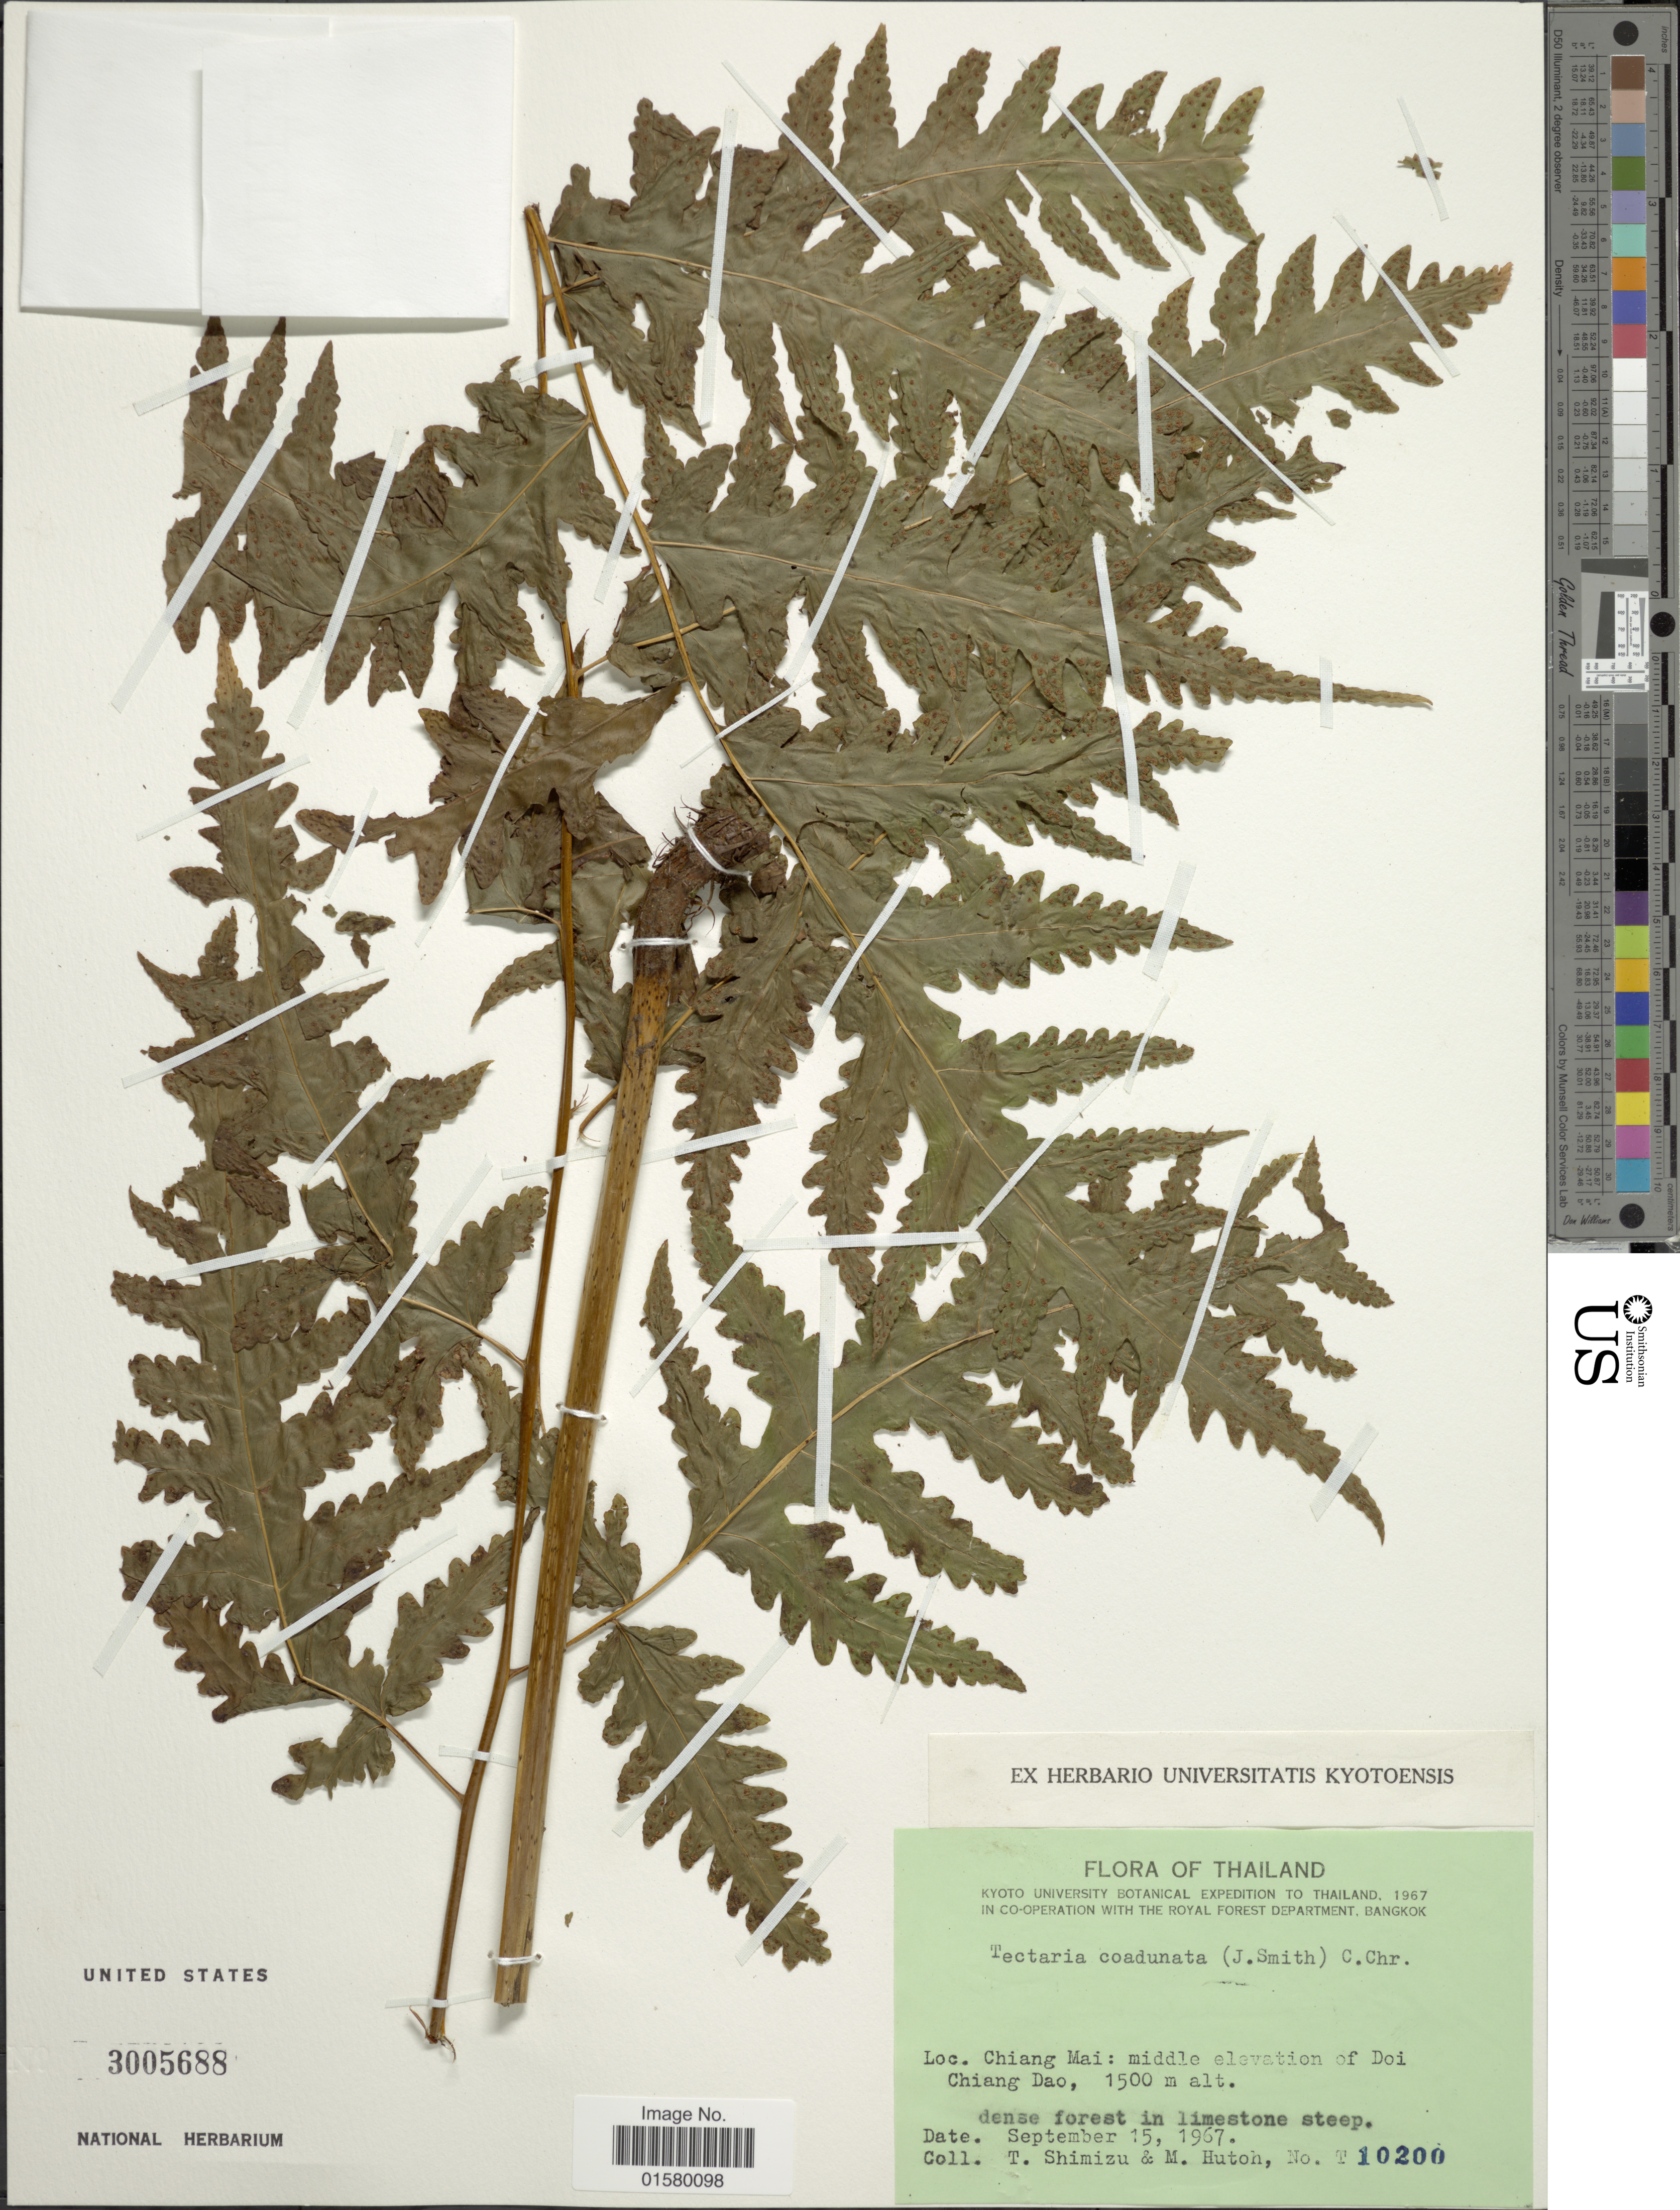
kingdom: Plantae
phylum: Tracheophyta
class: Polypodiopsida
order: Polypodiales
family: Tectariaceae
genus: Tectaria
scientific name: Tectaria coadunata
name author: (J. Sm.) C. Chr.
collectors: T. Shimizu & M. Hutoh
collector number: T10200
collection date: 1967-09-15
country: Thailand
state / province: Chiang Mai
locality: Chiang Mai: middle elevation of Doi Chiang Dao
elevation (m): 1500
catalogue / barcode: US 3005688